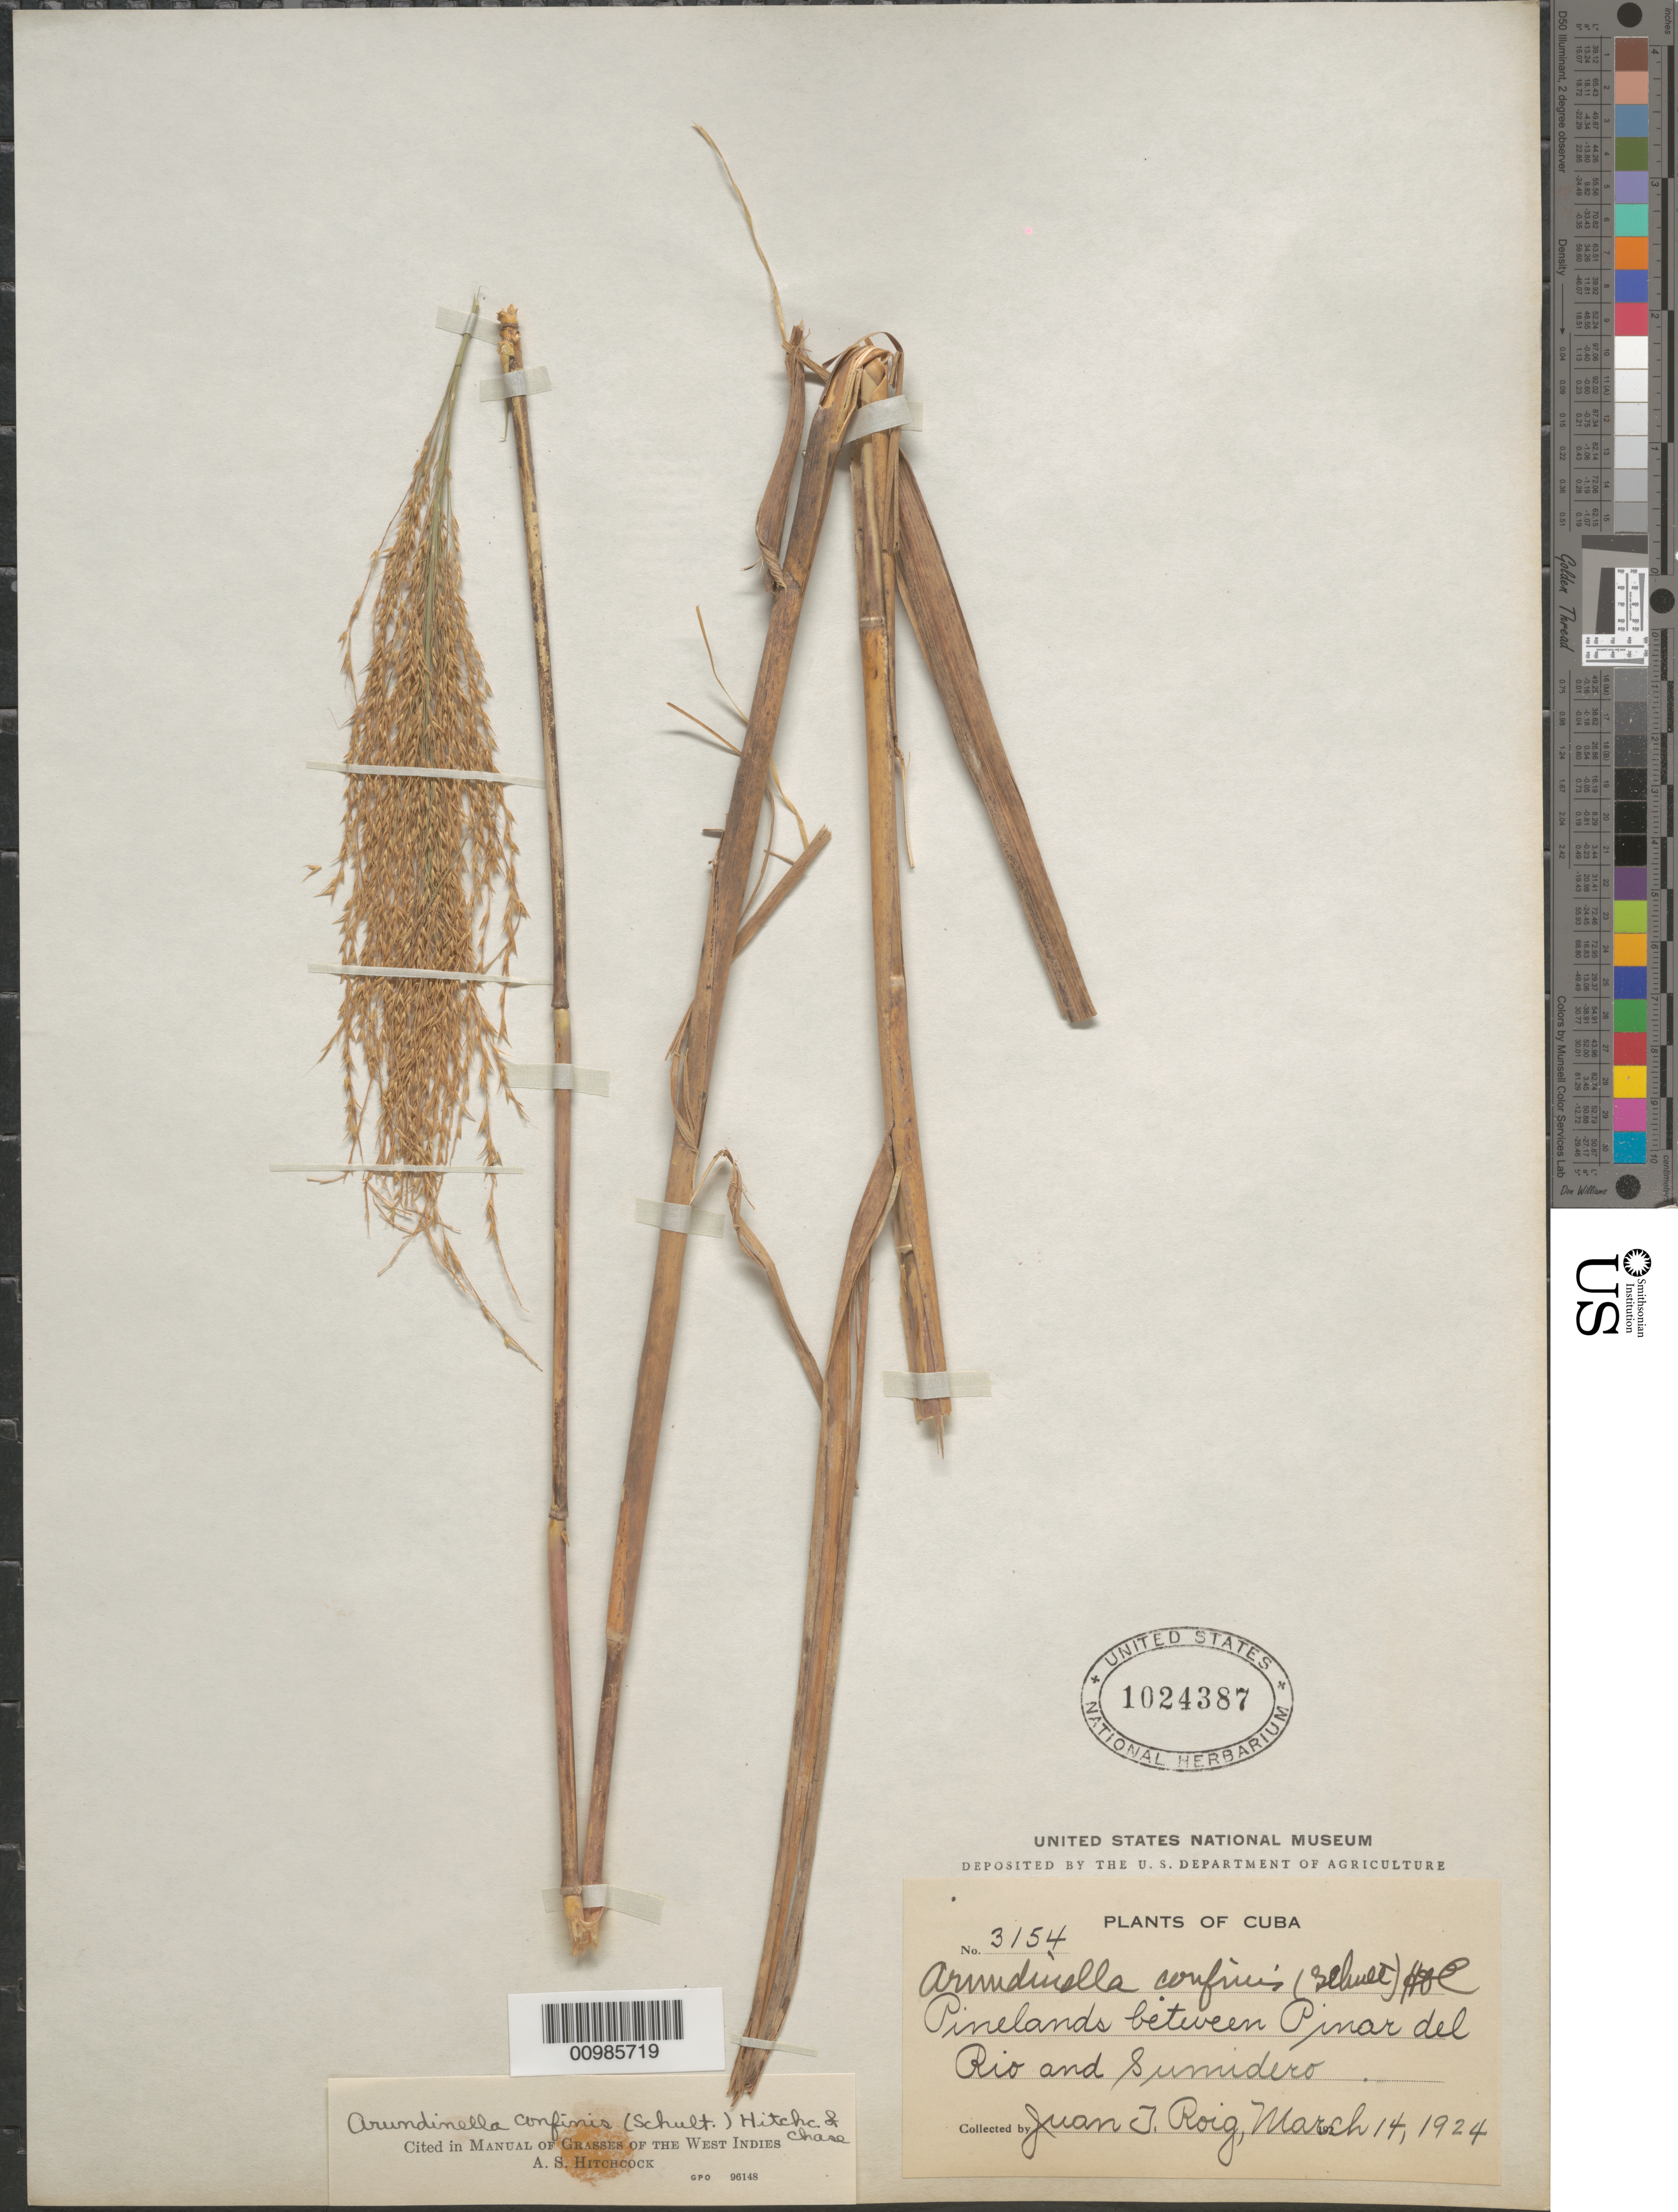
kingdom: Plantae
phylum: Tracheophyta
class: Liliopsida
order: Poales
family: Poaceae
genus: Arundinella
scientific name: Arundinella hispida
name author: (Humb. & Bonpl. ex Willd.) Kuntze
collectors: J. Roig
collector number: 3154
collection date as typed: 14 Mar 1924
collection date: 1924-03-14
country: Cuba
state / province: Pinar del Rio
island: Cuba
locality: between Pinar del Rio and Sumidero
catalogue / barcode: US 1024387